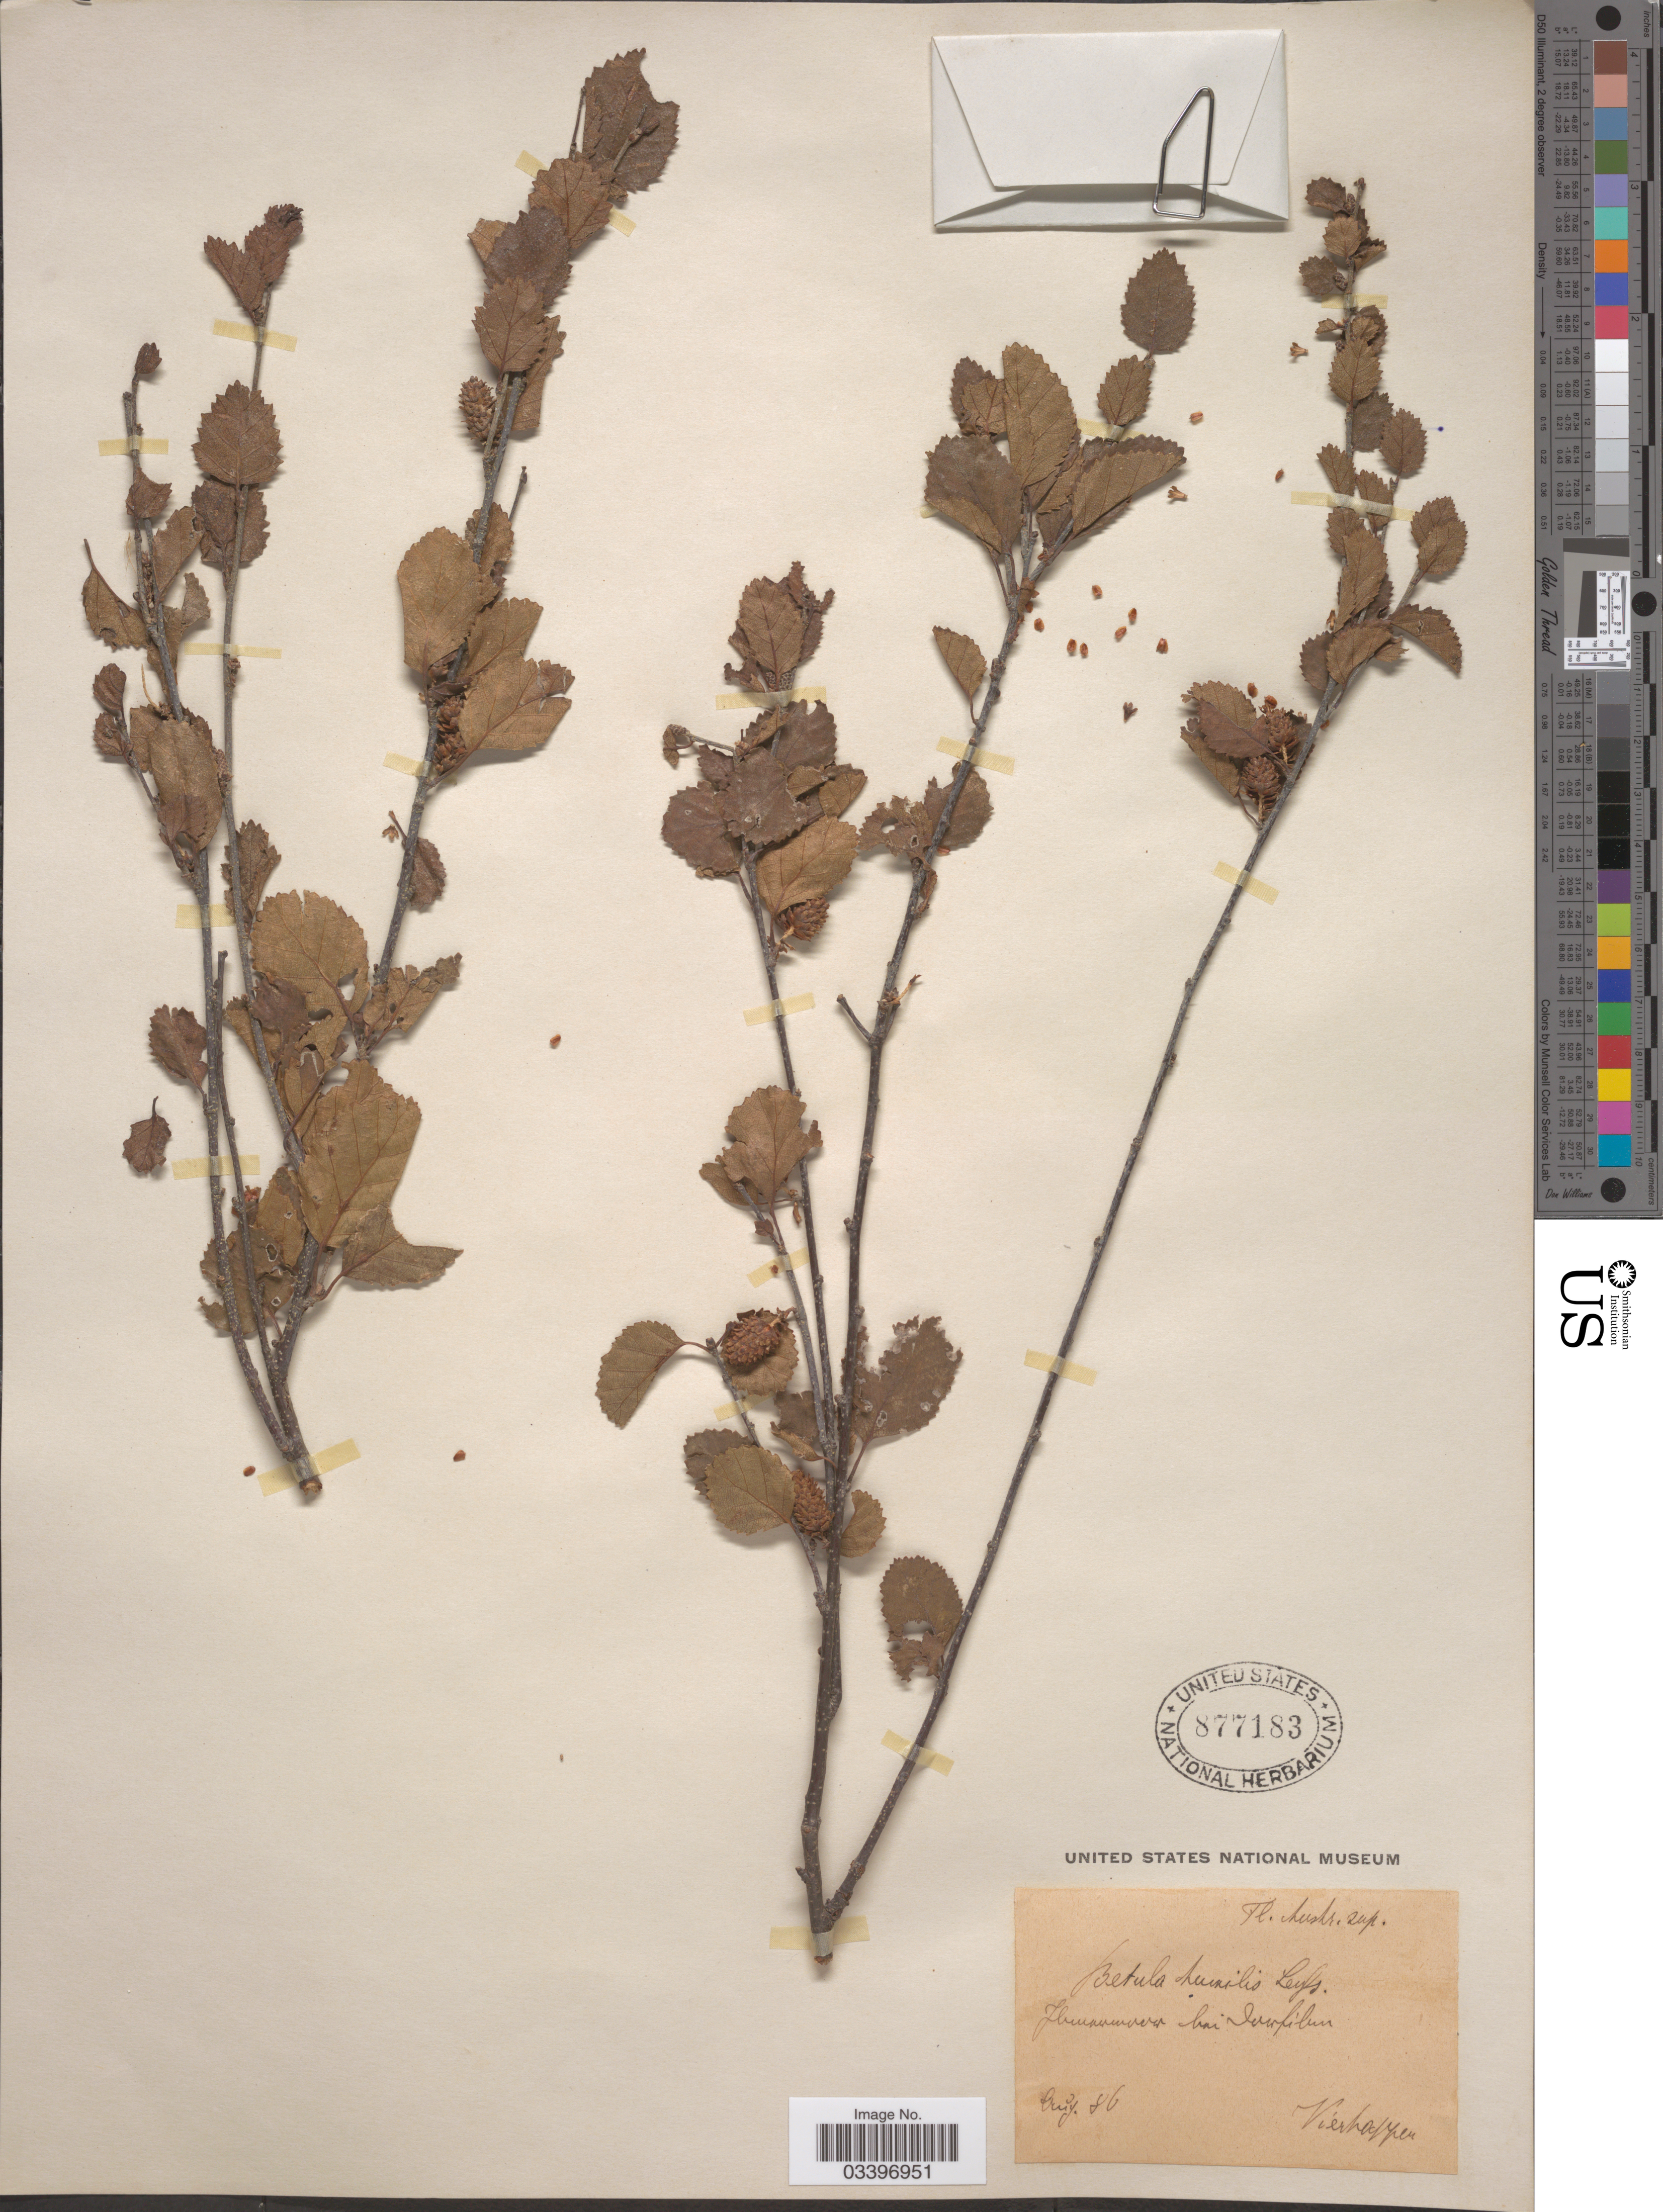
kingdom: Plantae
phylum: Tracheophyta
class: Magnoliopsida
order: Fagales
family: Betulaceae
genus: Betula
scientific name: Betula humilis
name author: Schrank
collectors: F. Vierhapper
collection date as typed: Transcribed d/m/y: /8/86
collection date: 1886-08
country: Austria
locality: Austr. sup. Ibmermoor bei Dorfibm.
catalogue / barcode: US 877183